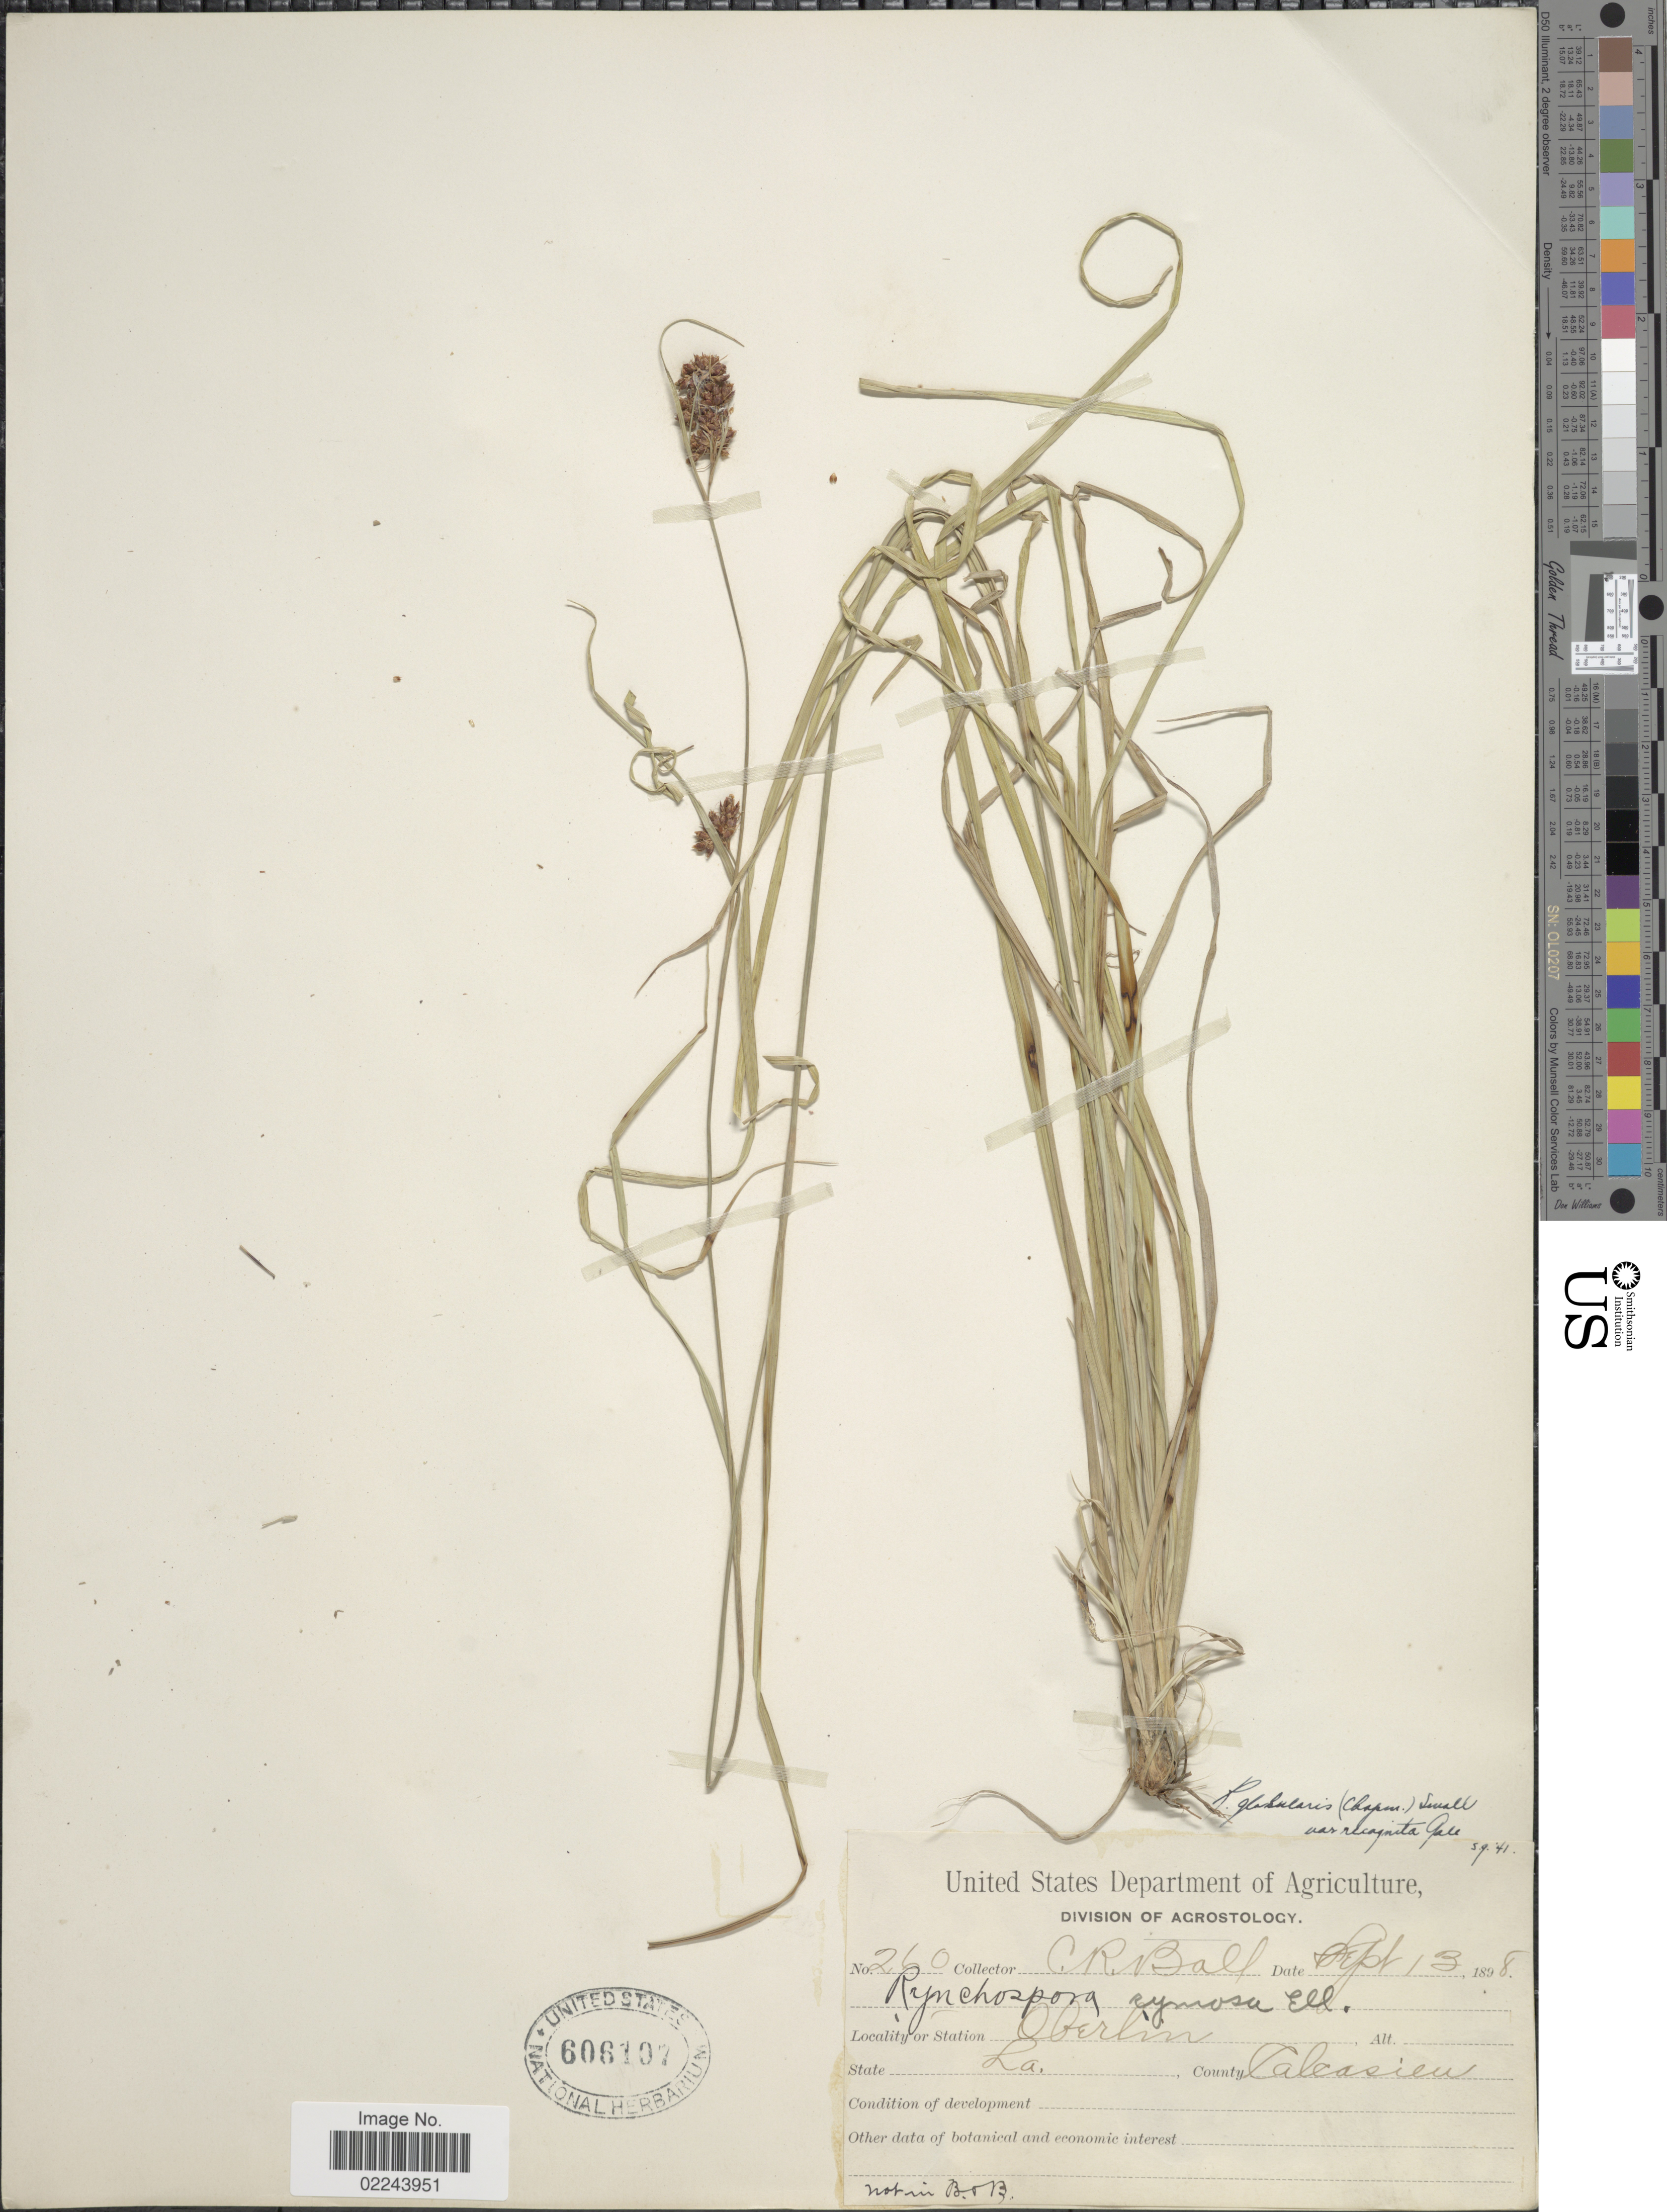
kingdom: Plantae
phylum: Tracheophyta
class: Liliopsida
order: Poales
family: Cyperaceae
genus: Rhynchospora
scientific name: Rhynchospora recognita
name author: (Gale) Kral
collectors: C. R. Ball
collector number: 260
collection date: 1898-09-13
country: United States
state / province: Louisiana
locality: La, County Caleasilu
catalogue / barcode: US 606107